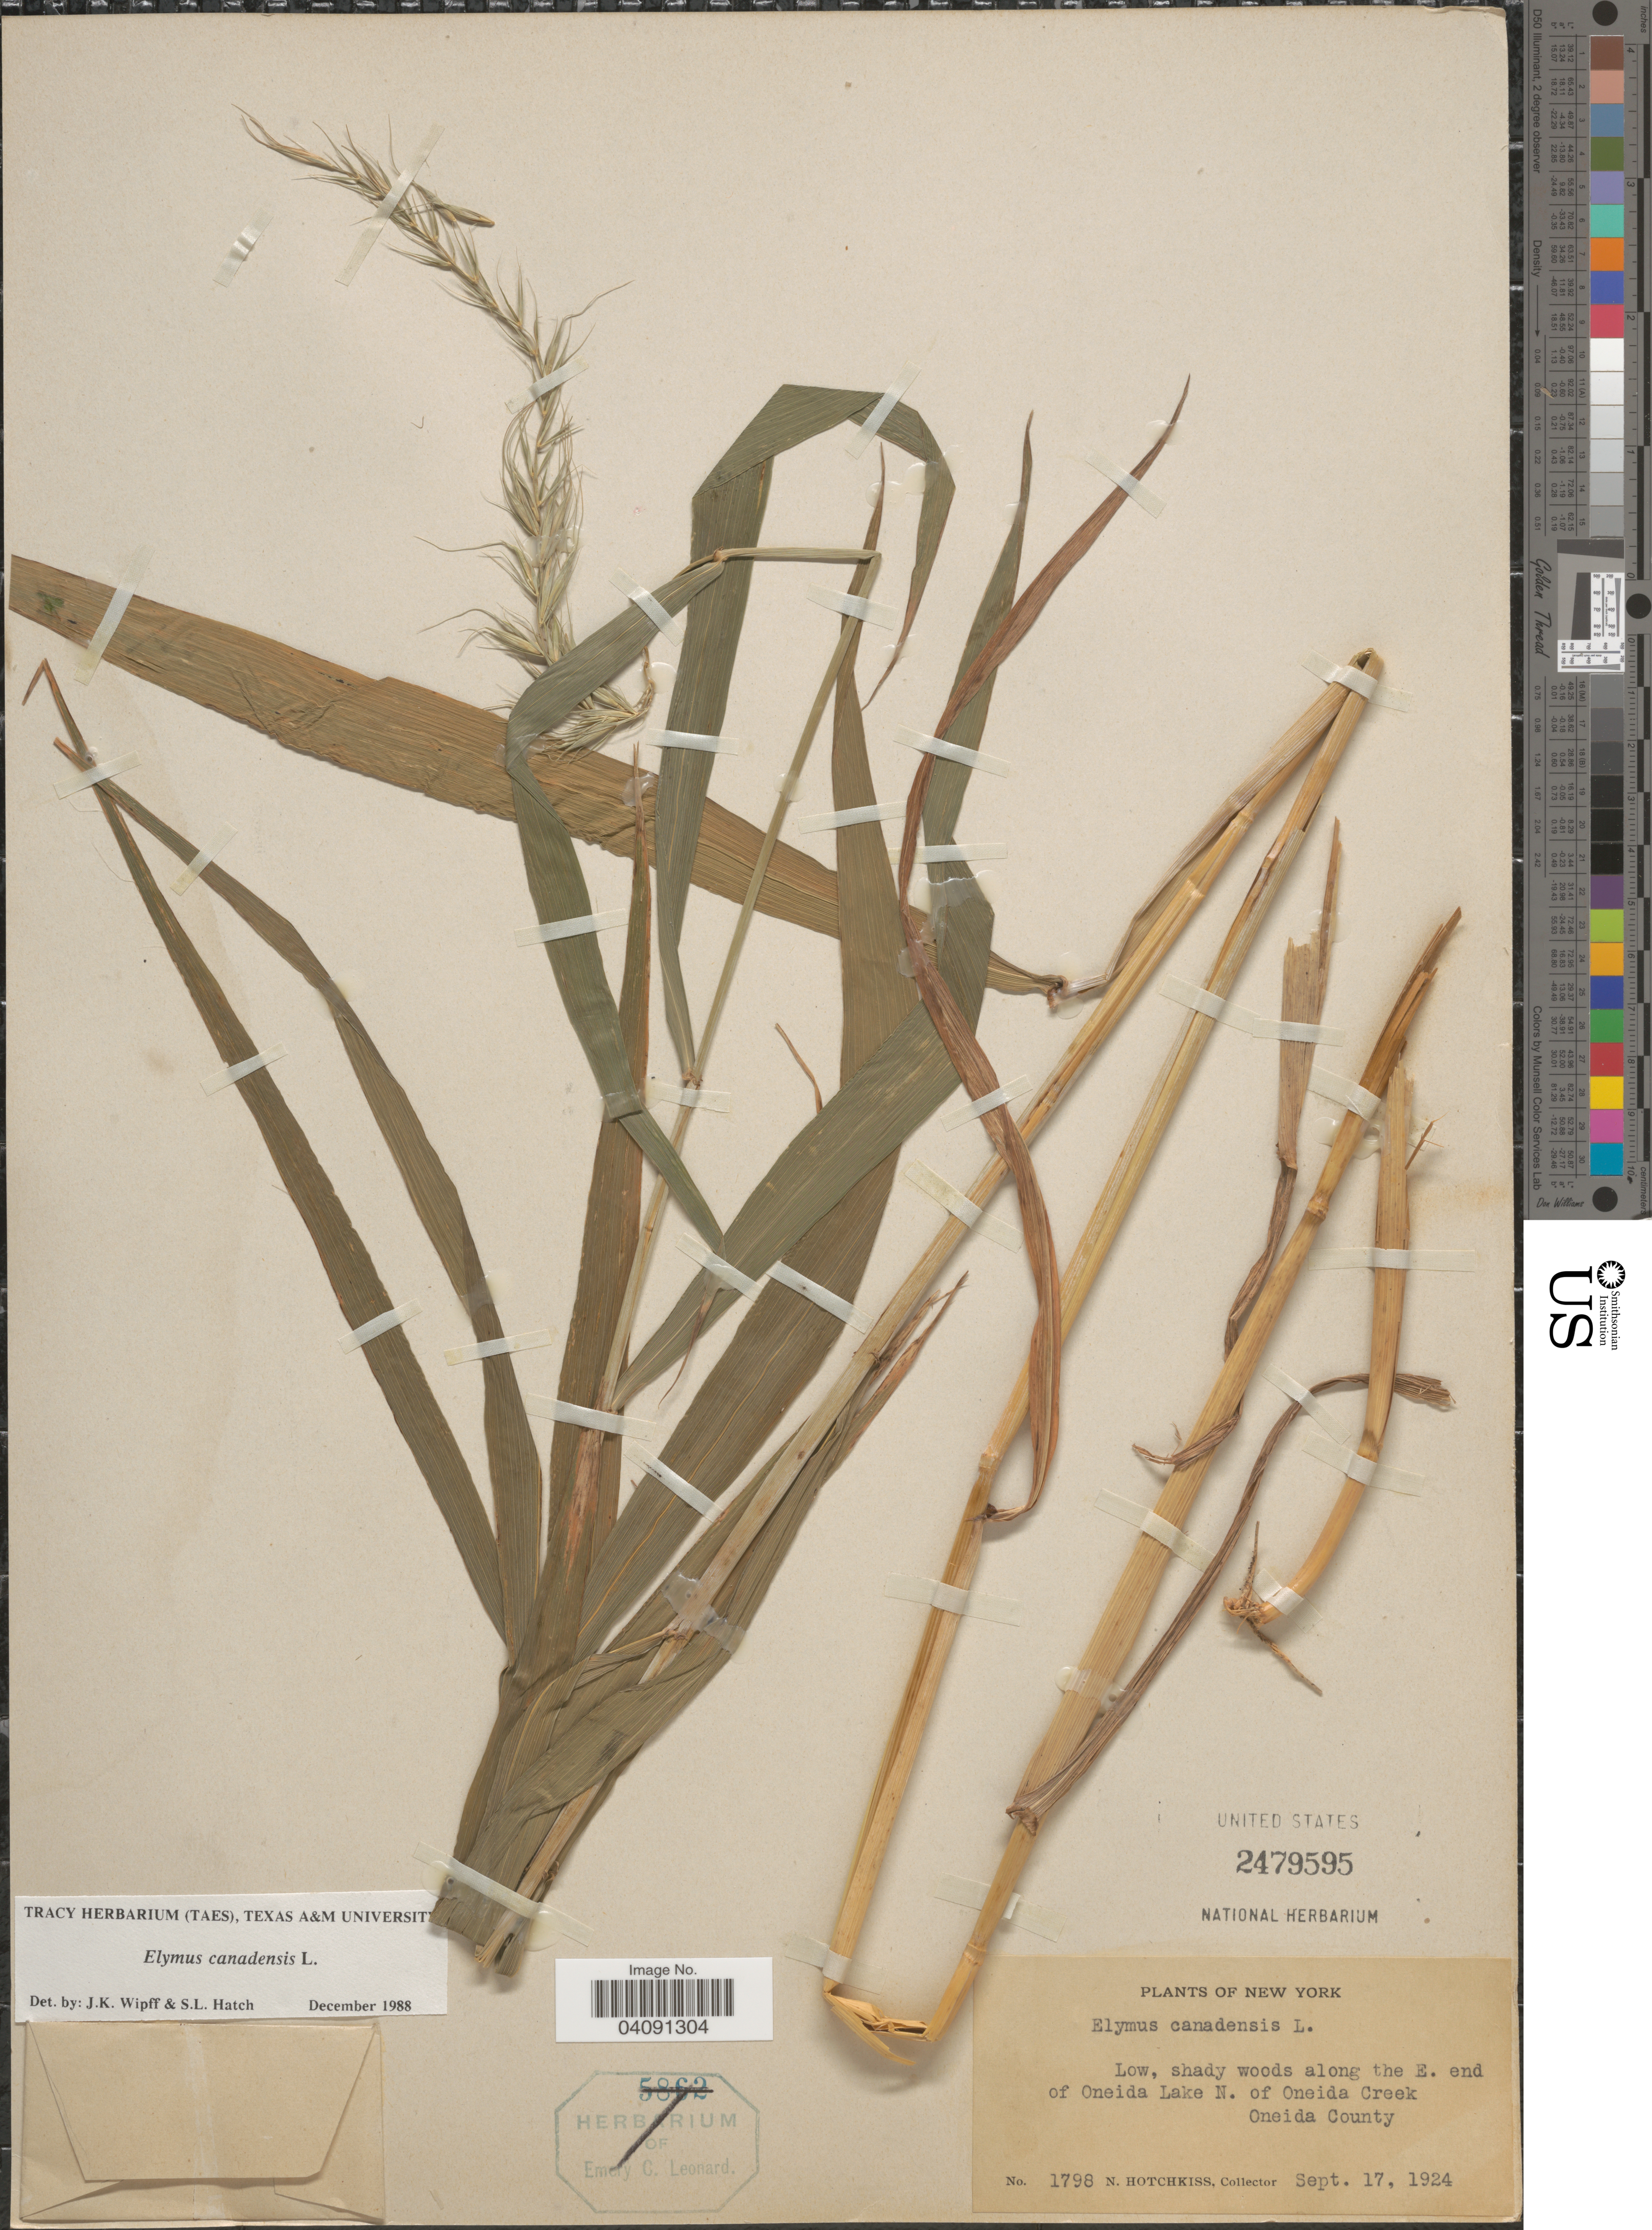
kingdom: Plantae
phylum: Tracheophyta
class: Liliopsida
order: Poales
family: Poaceae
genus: Elymus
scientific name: Elymus canadensis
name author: L.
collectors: N. Hotchkiss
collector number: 1798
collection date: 1924-09-17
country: United States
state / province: New York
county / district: Oneida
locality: Low, shady woods along the E. end of Oneida Lake N. of Oneida Creek. Oneida County.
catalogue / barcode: US 2479595